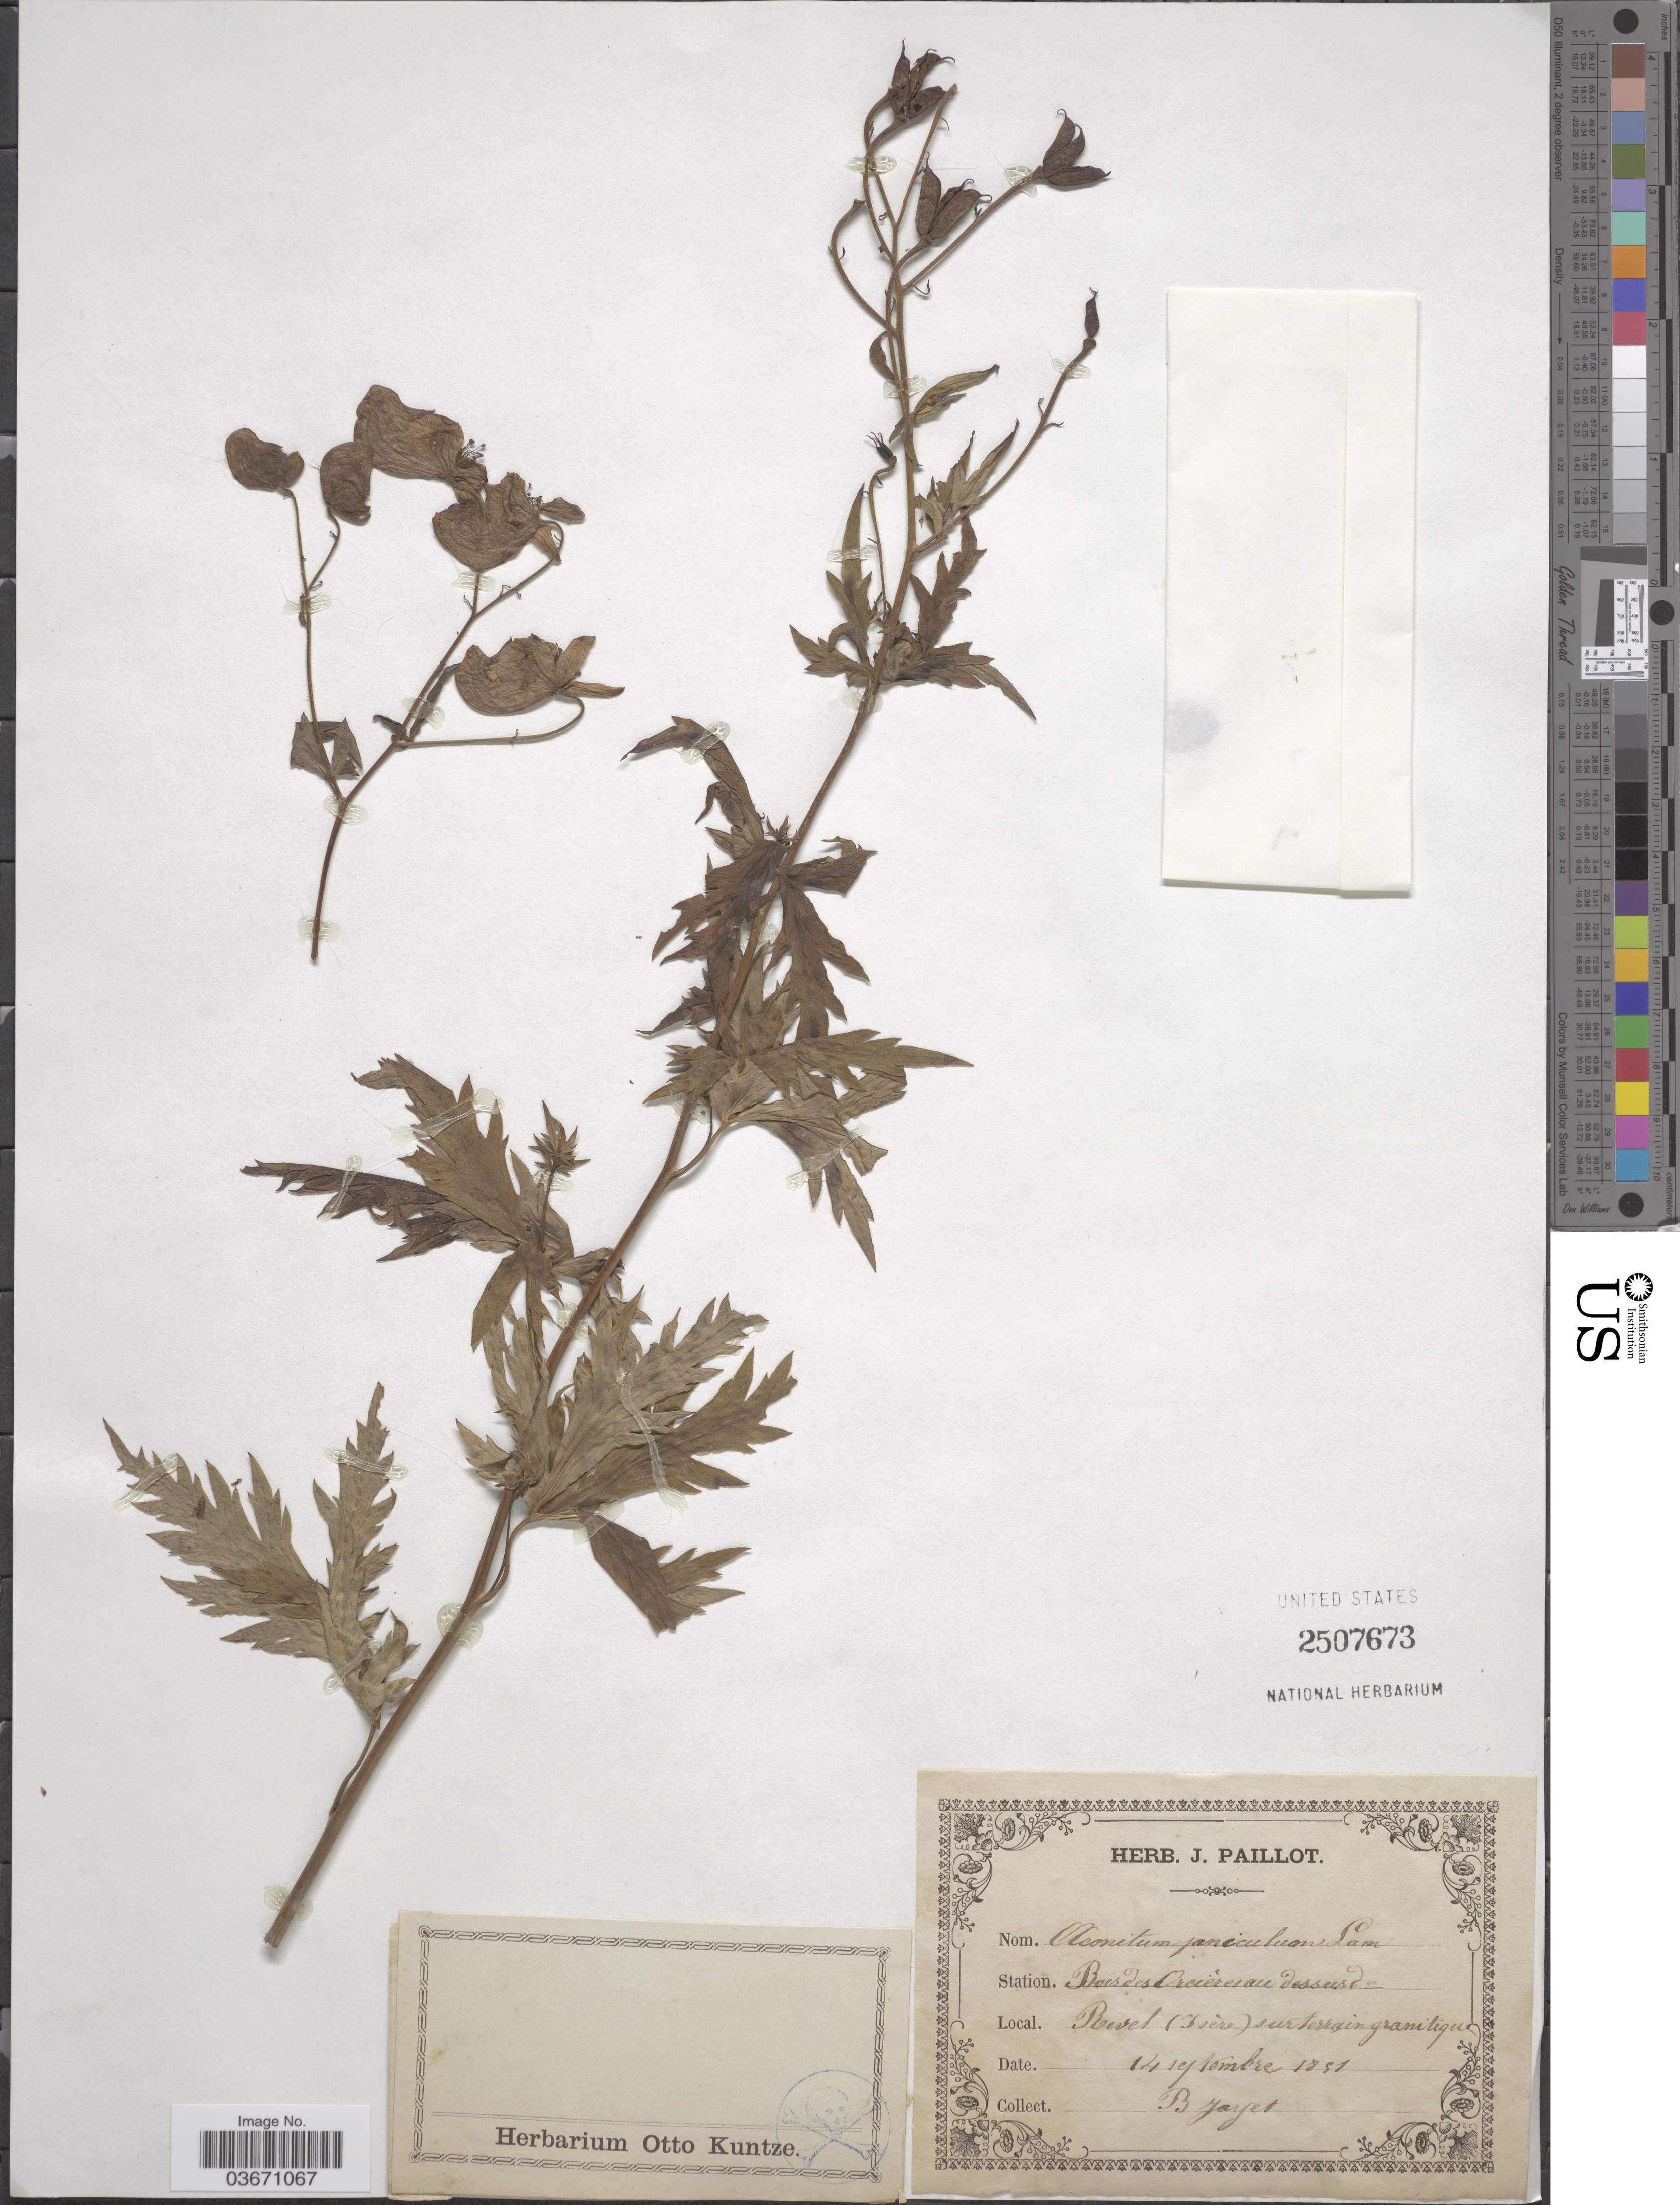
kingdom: Plantae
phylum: Tracheophyta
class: Magnoliopsida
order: Ranunculales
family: Ranunculaceae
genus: Aconitum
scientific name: Aconitum paniculatum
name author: Lam.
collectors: B. Jayet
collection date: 1851-09-14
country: France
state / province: Auvergne-Rhône-Alpes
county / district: Isère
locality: Station. Bois des Orcières au dessus de Revel (Isère).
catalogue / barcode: US 2507673